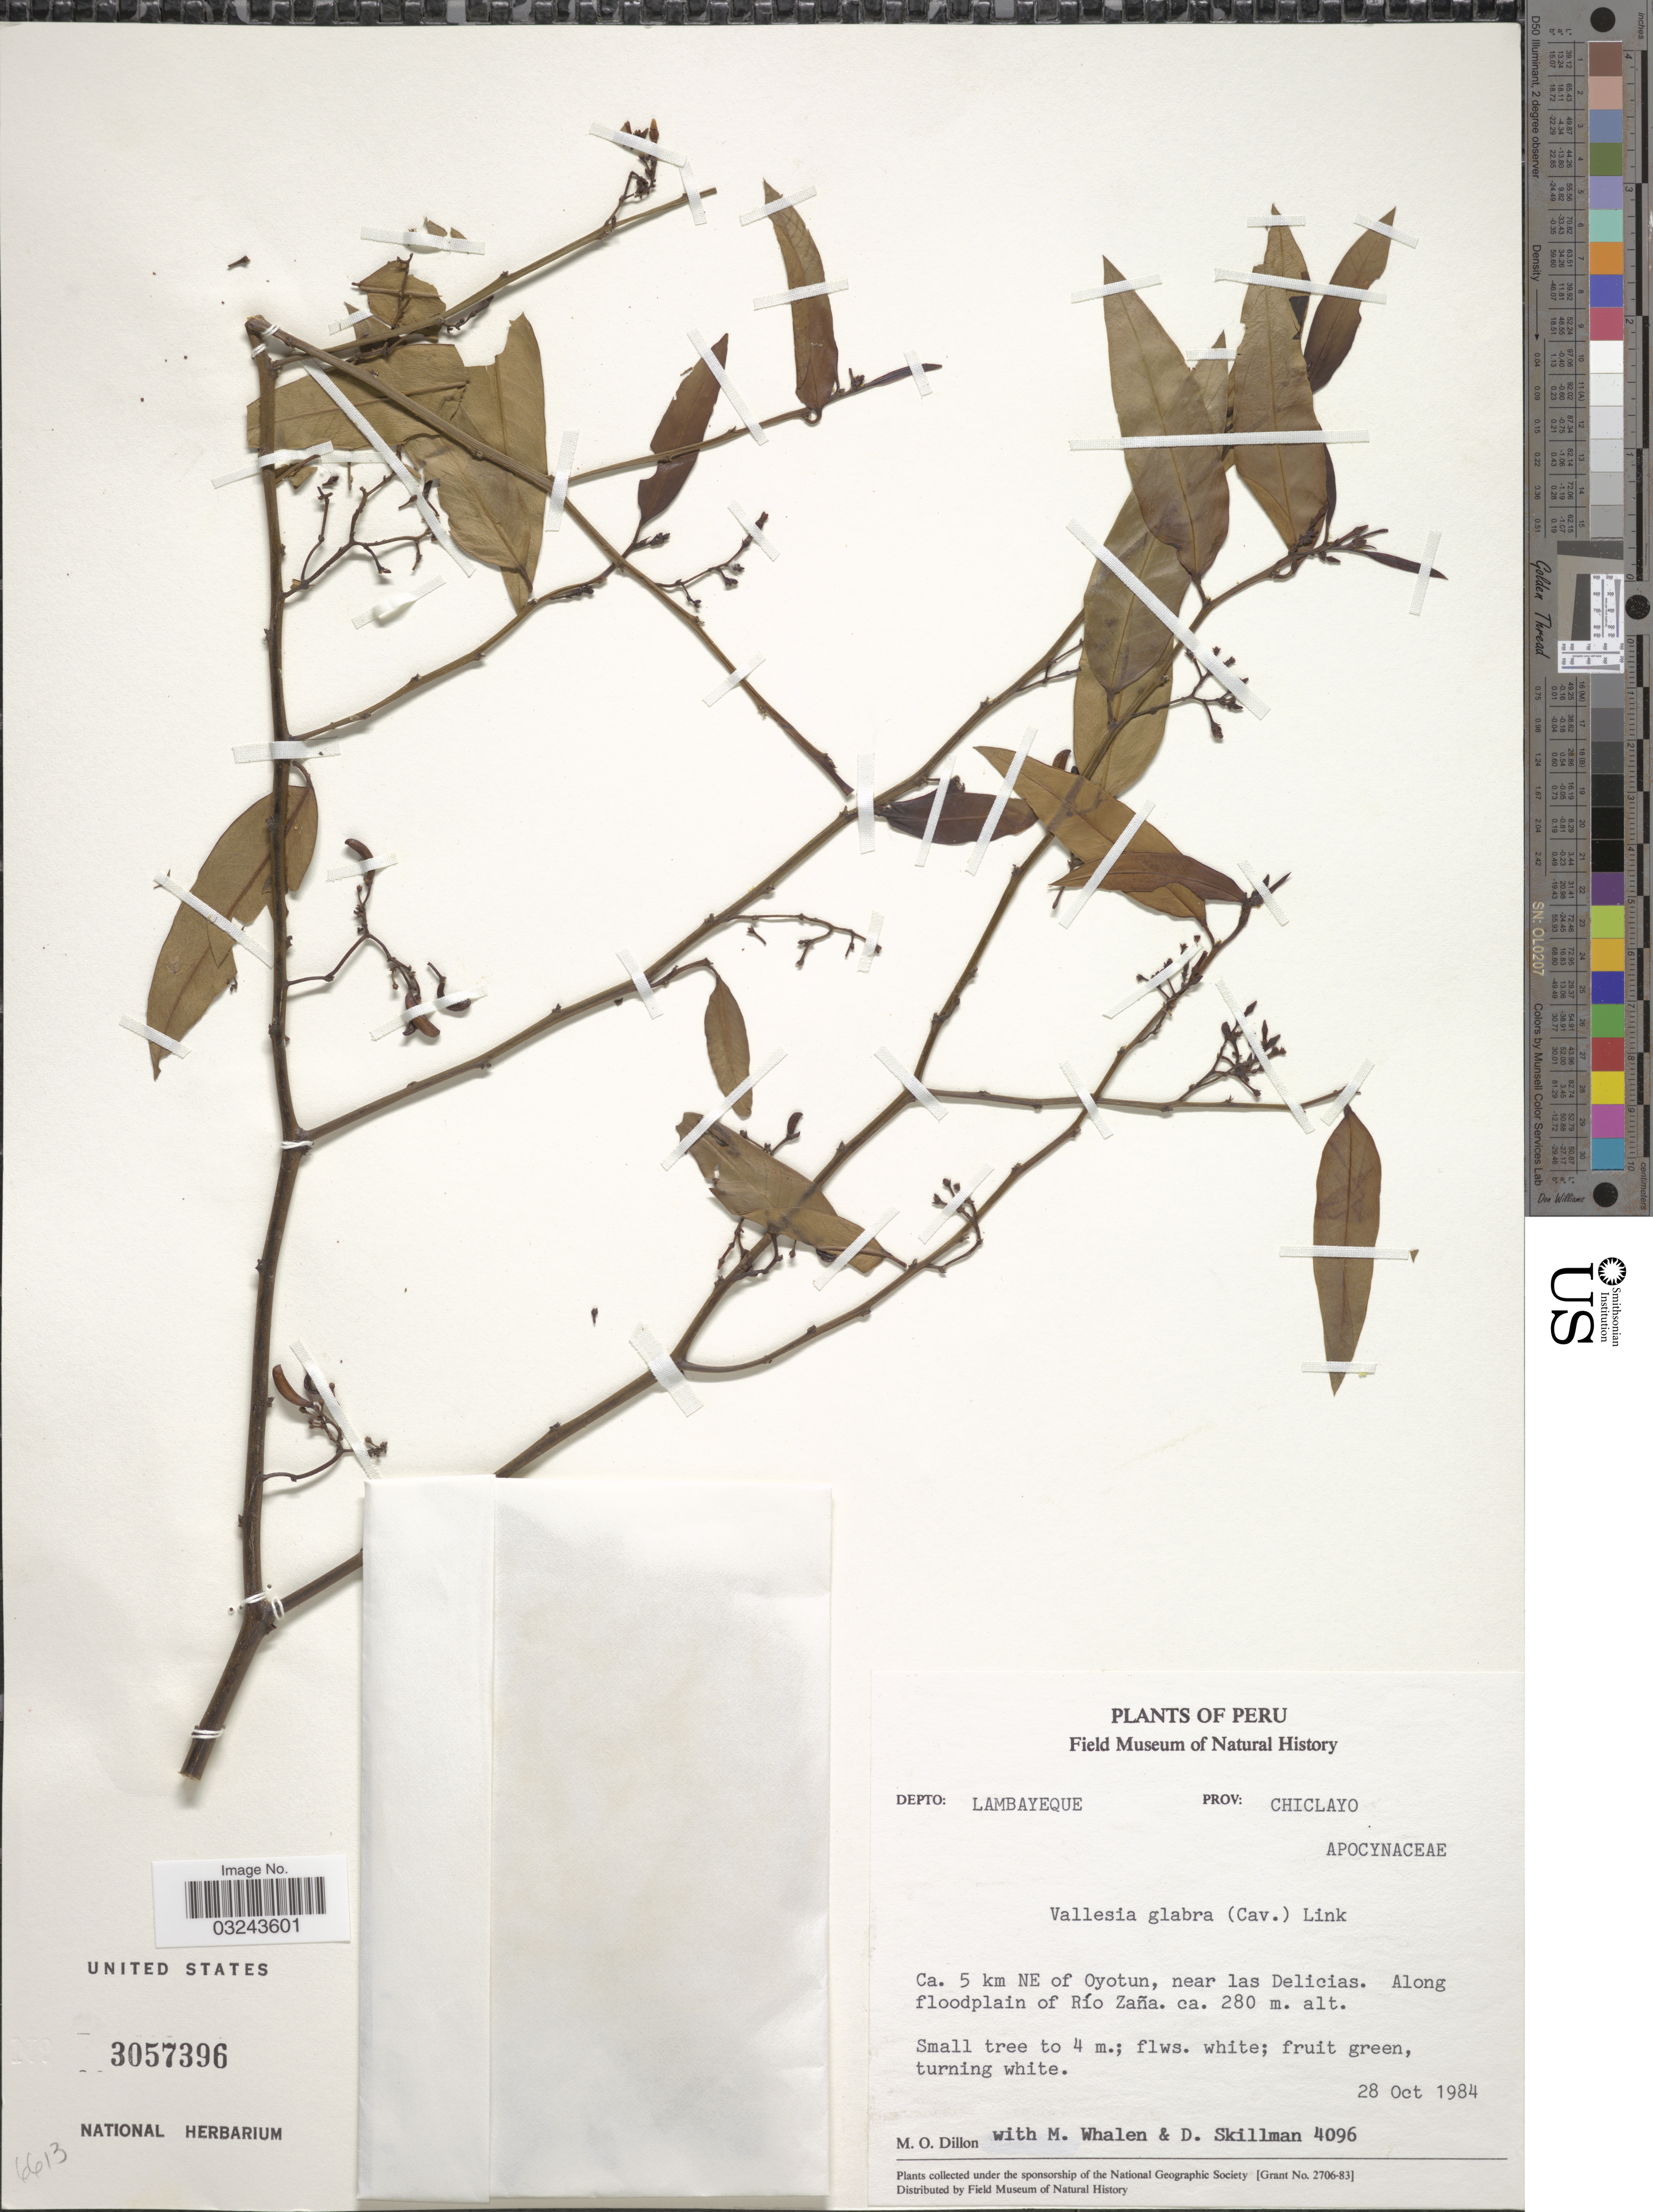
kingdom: Plantae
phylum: Tracheophyta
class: Magnoliopsida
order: Gentianales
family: Apocynaceae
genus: Vallesia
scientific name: Vallesia glabra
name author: (Cav.) Link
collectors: M. O. Dillon, M. Whalen & D. Skillman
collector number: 4096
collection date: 1984-10-28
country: Peru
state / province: Lambayeque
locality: Depto: Lambayeque, Prov: Chiclayo, Ca. 5 km NE of Oyotun, near las Delicias, Along floodplain of Río Zaña.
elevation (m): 280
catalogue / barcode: US 3057396